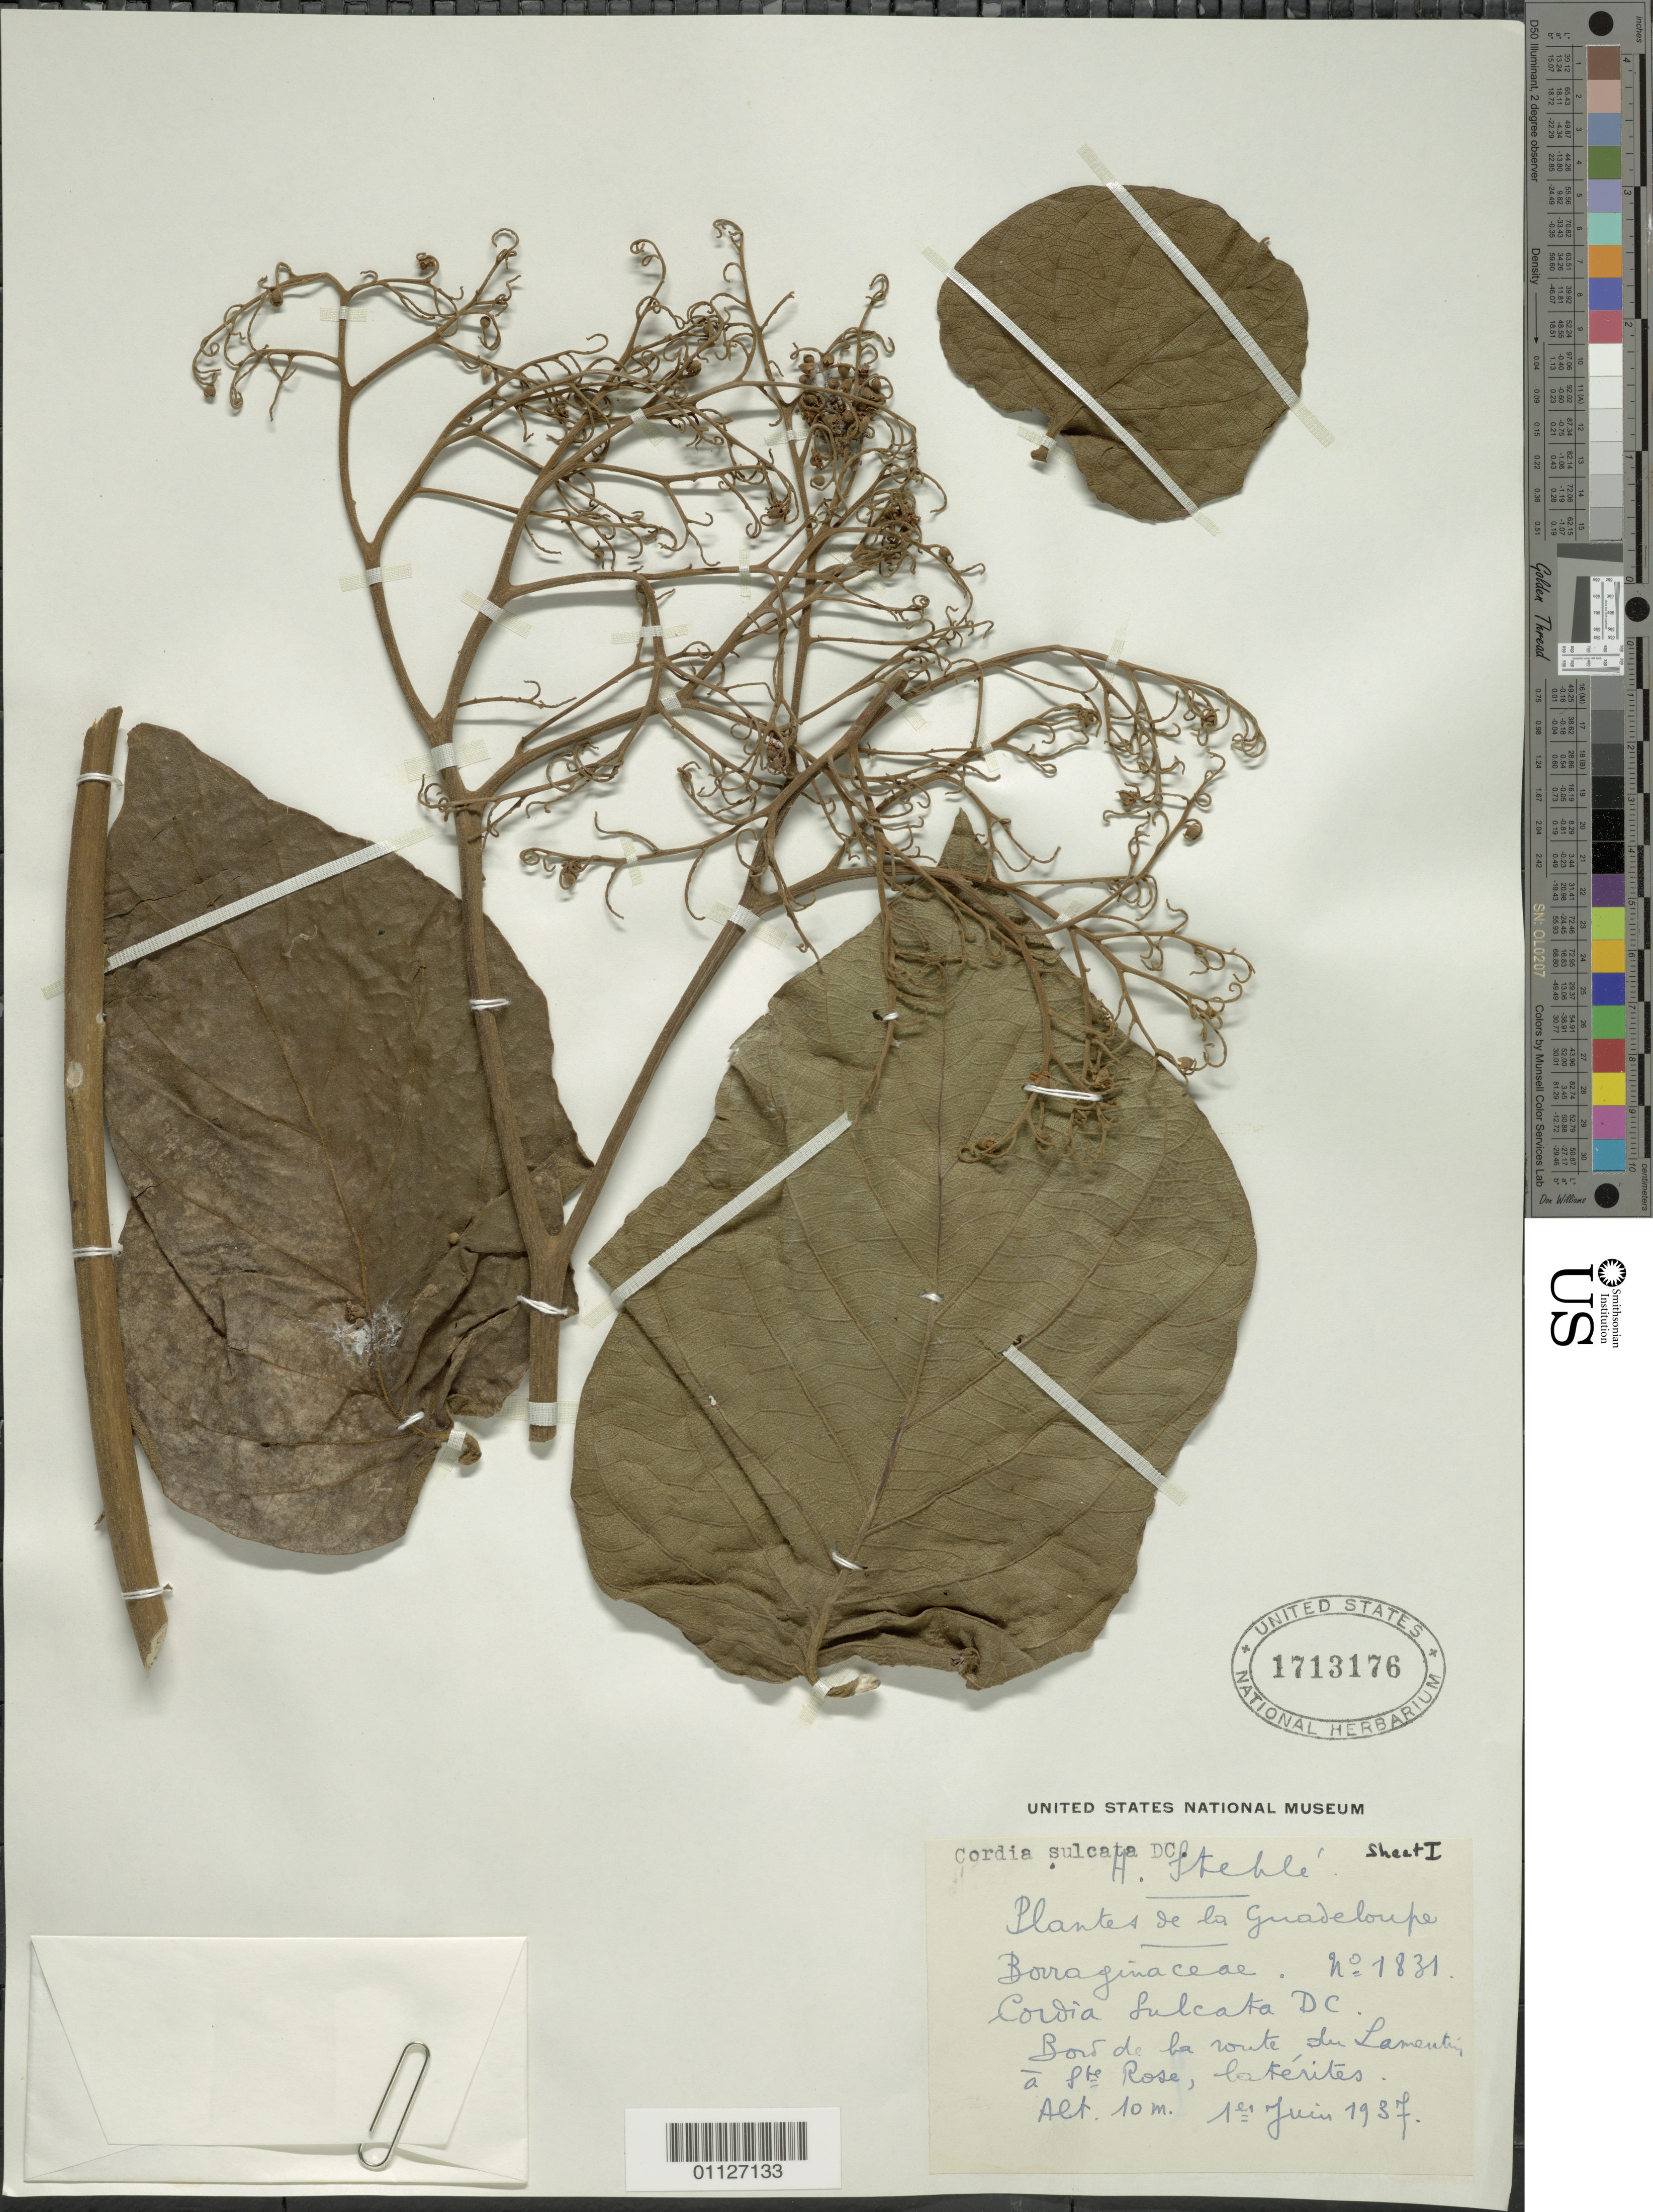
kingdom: Plantae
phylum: Tracheophyta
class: Magnoliopsida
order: Boraginales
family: Cordiaceae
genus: Cordia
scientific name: Cordia sulcata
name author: DC.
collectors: H. Stehlé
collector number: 1831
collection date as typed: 10 Jun 1937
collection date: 1937-06-10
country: Guadeloupe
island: Basse Terre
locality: Bord de la route du Lamentin à Ste Rose, latérites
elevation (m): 10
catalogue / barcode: US 1713176